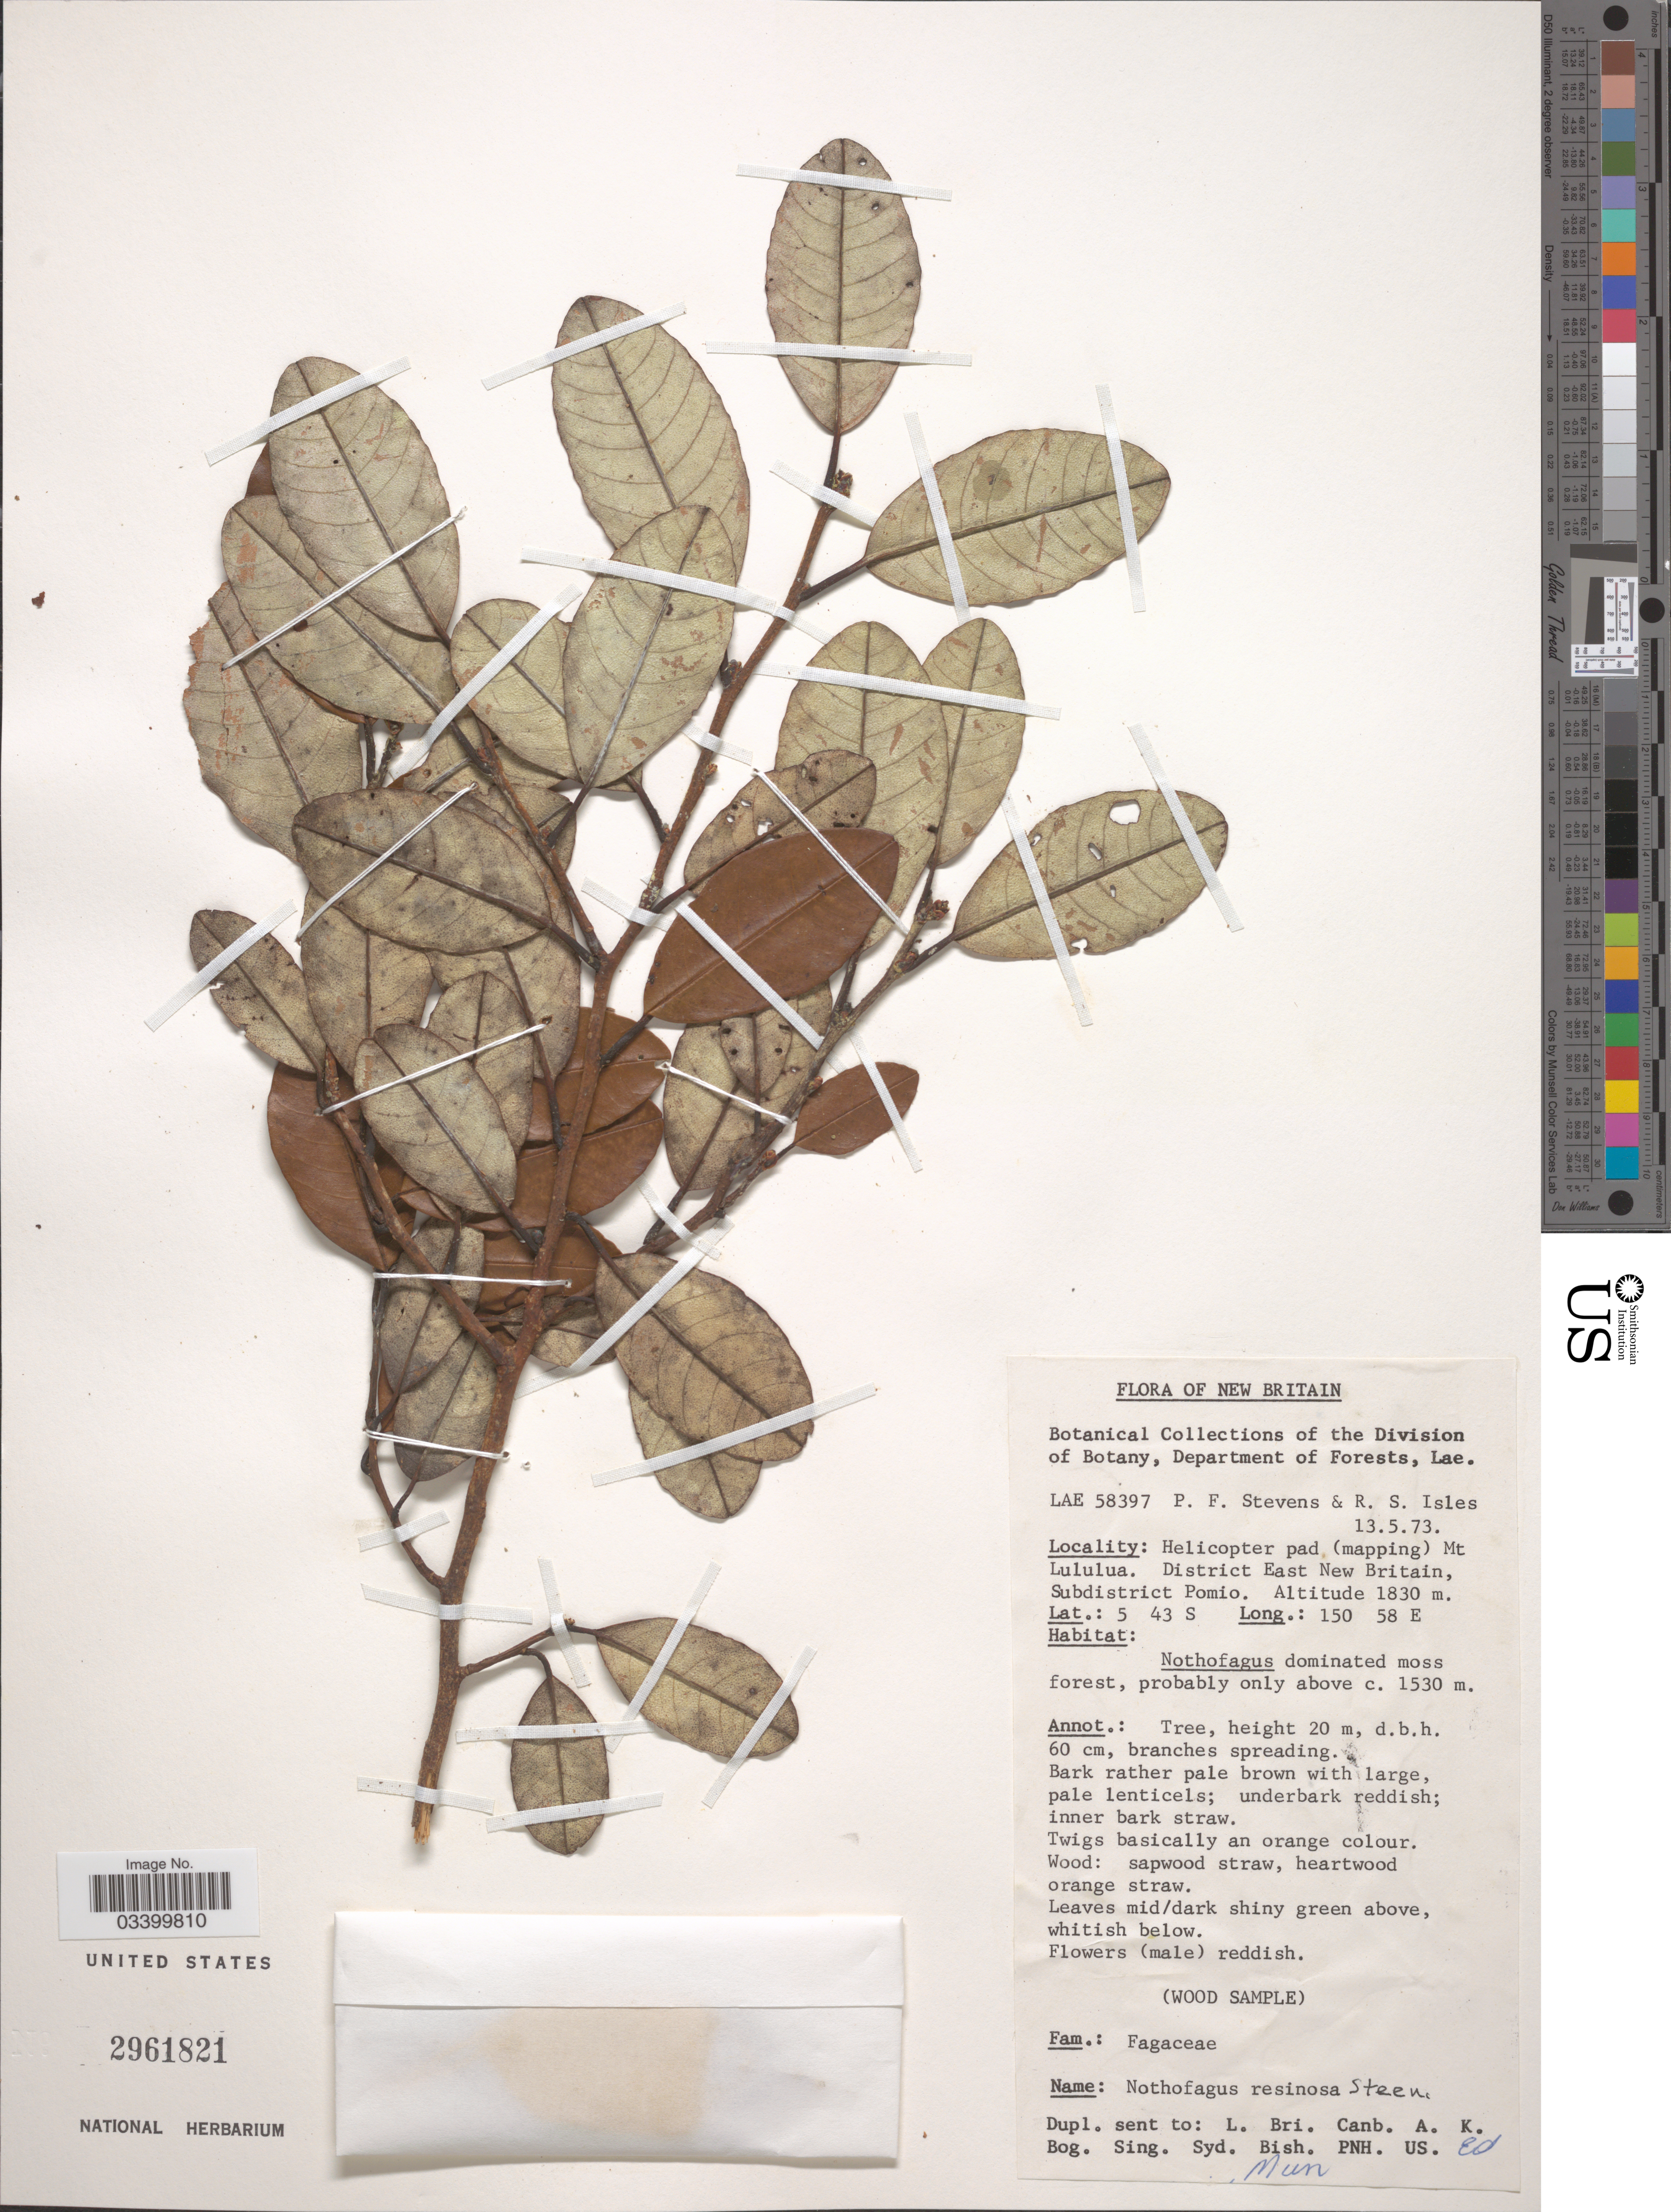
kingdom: Plantae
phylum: Tracheophyta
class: Magnoliopsida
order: Fagales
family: Nothofagaceae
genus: Nothofagus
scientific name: Nothofagus resinosa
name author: Steenis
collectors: P. F. Stevens & R. Isles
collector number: LAE 58397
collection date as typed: Transcribed d/m/y: 13/5/73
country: Papua New Guinea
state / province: East New Britain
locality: New Britain. Helicopter pad (mapping) Mt Lululua. District East New Britain, Subdistrict Pomio.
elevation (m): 1830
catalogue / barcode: US 2961821